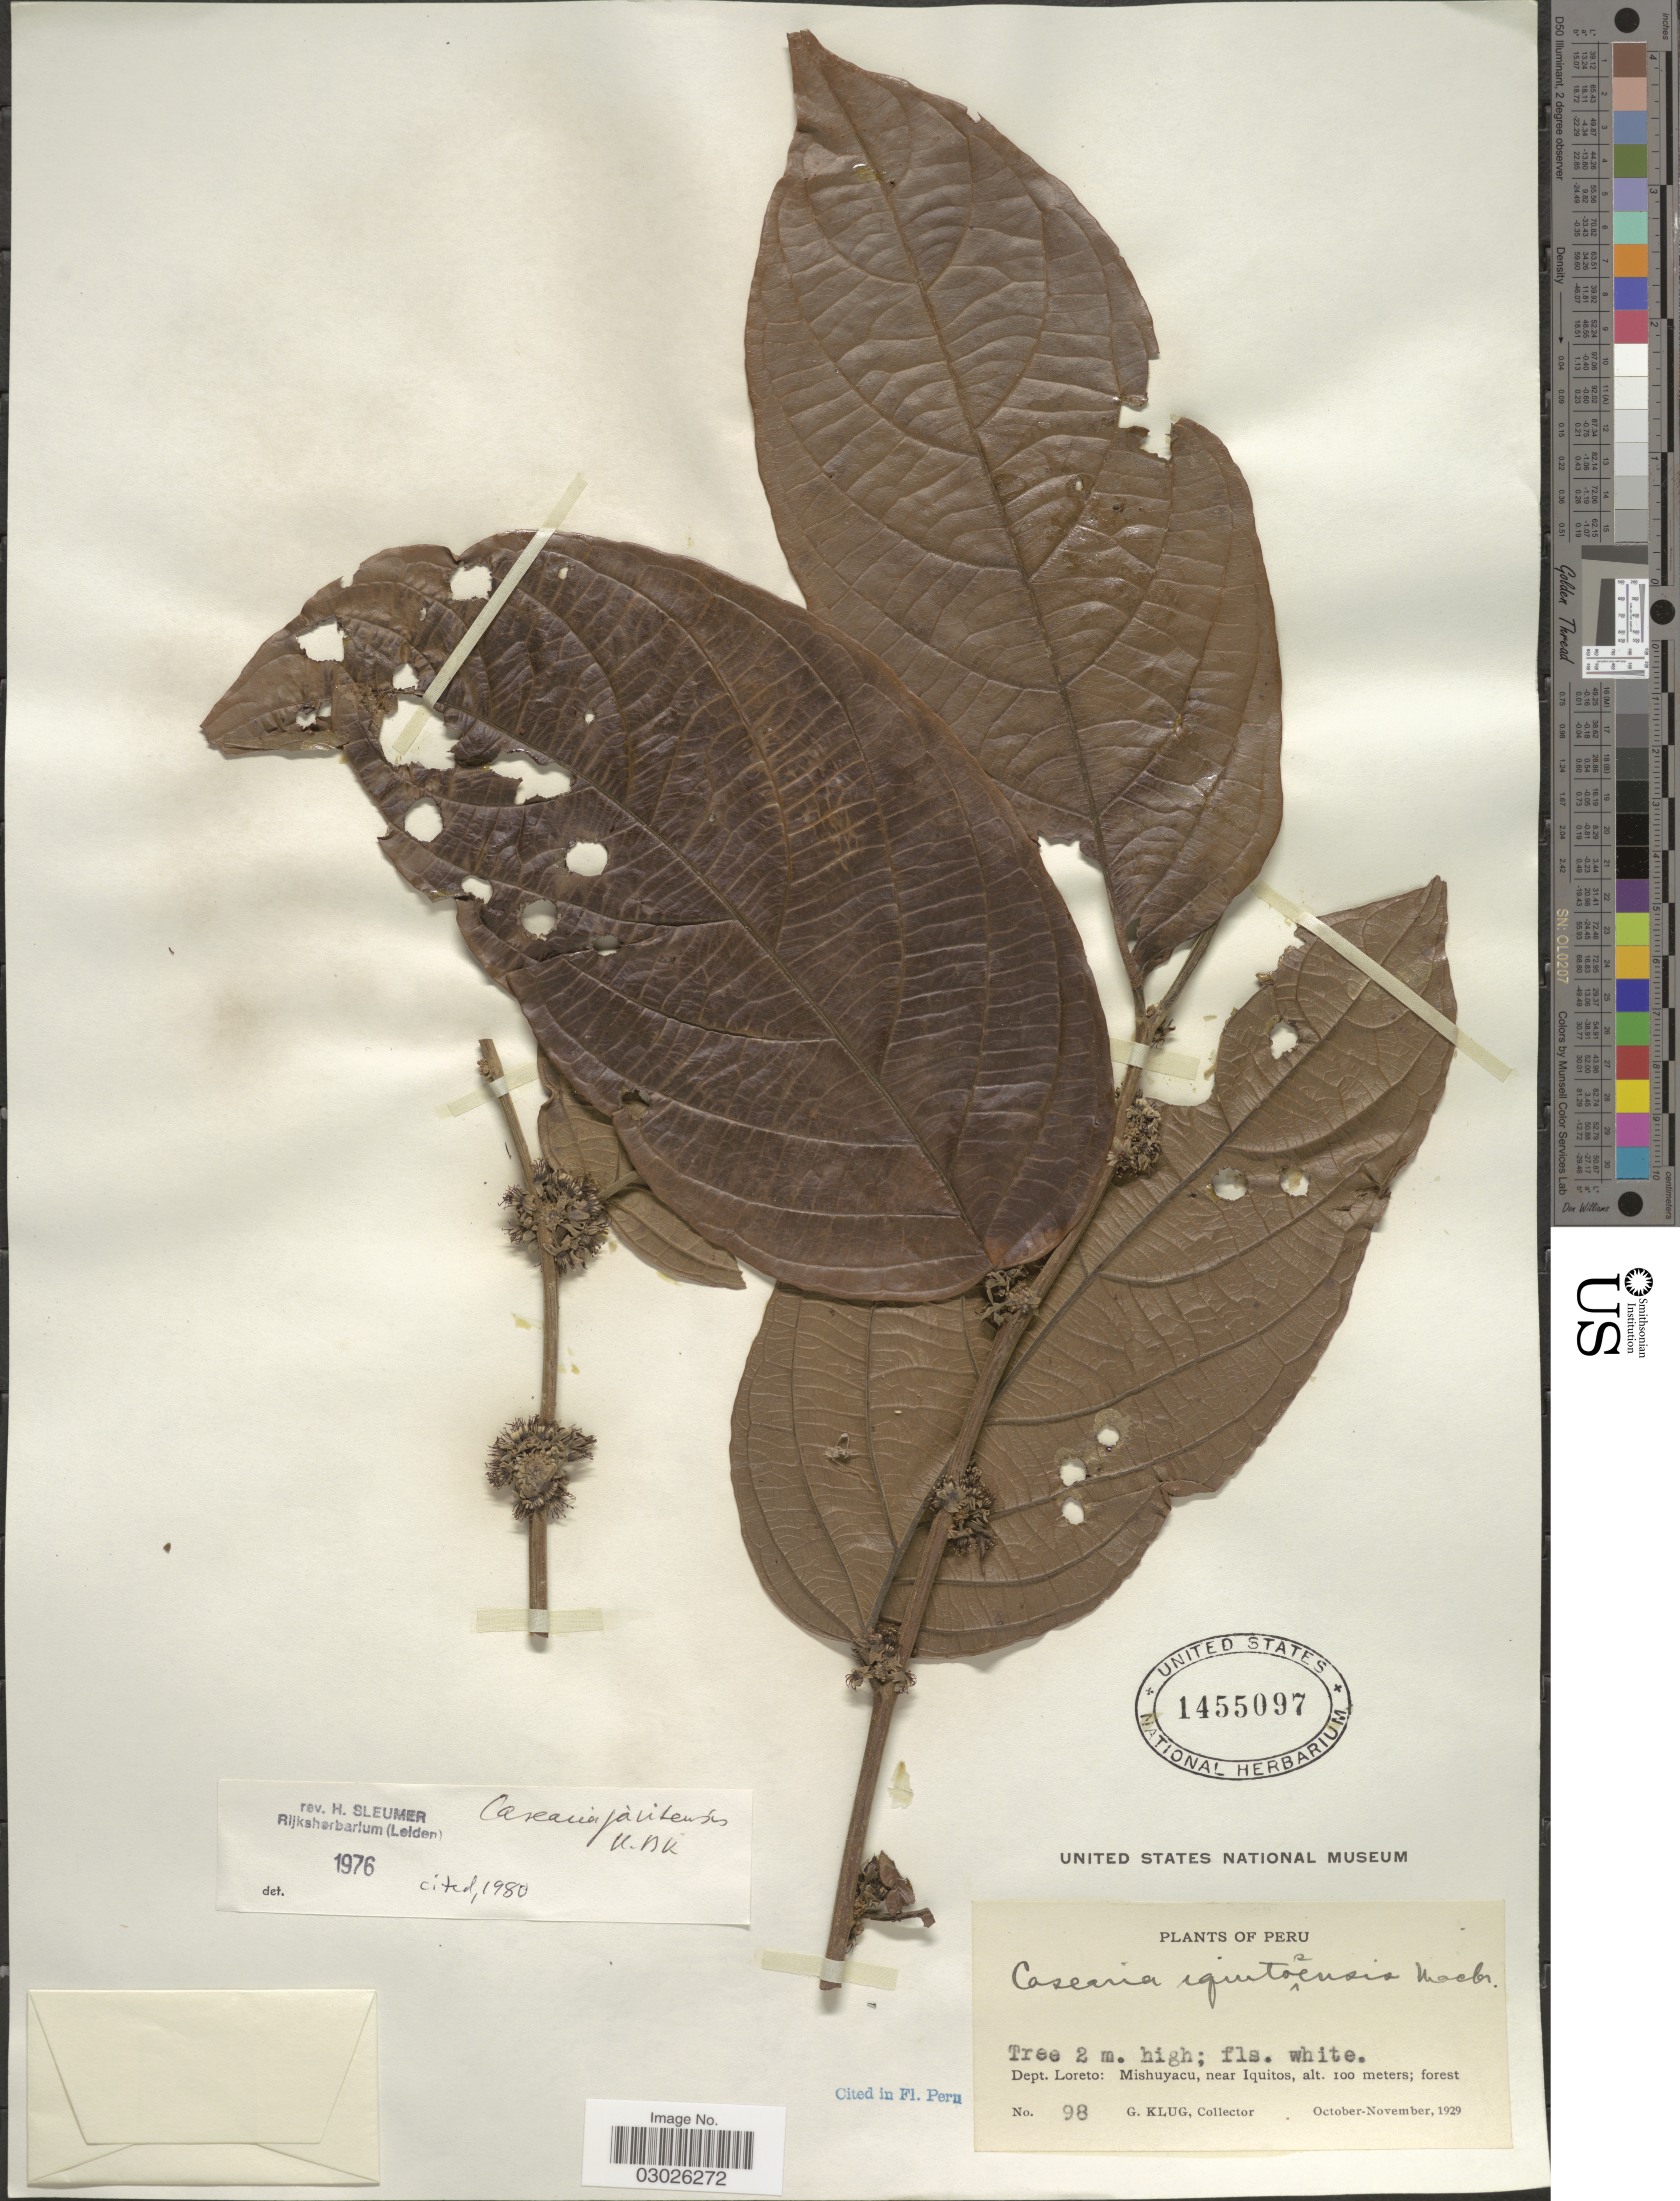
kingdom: Plantae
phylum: Tracheophyta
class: Magnoliopsida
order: Malpighiales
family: Salicaceae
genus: Piparea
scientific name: Piparea multiflora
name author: C.F. Gaertn.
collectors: G. Klug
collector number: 98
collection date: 1929-10/1929-11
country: Peru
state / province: Loreto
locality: Dept. Loreto: Mishuyacu, near Iquitos.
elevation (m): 100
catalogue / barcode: US 1455097